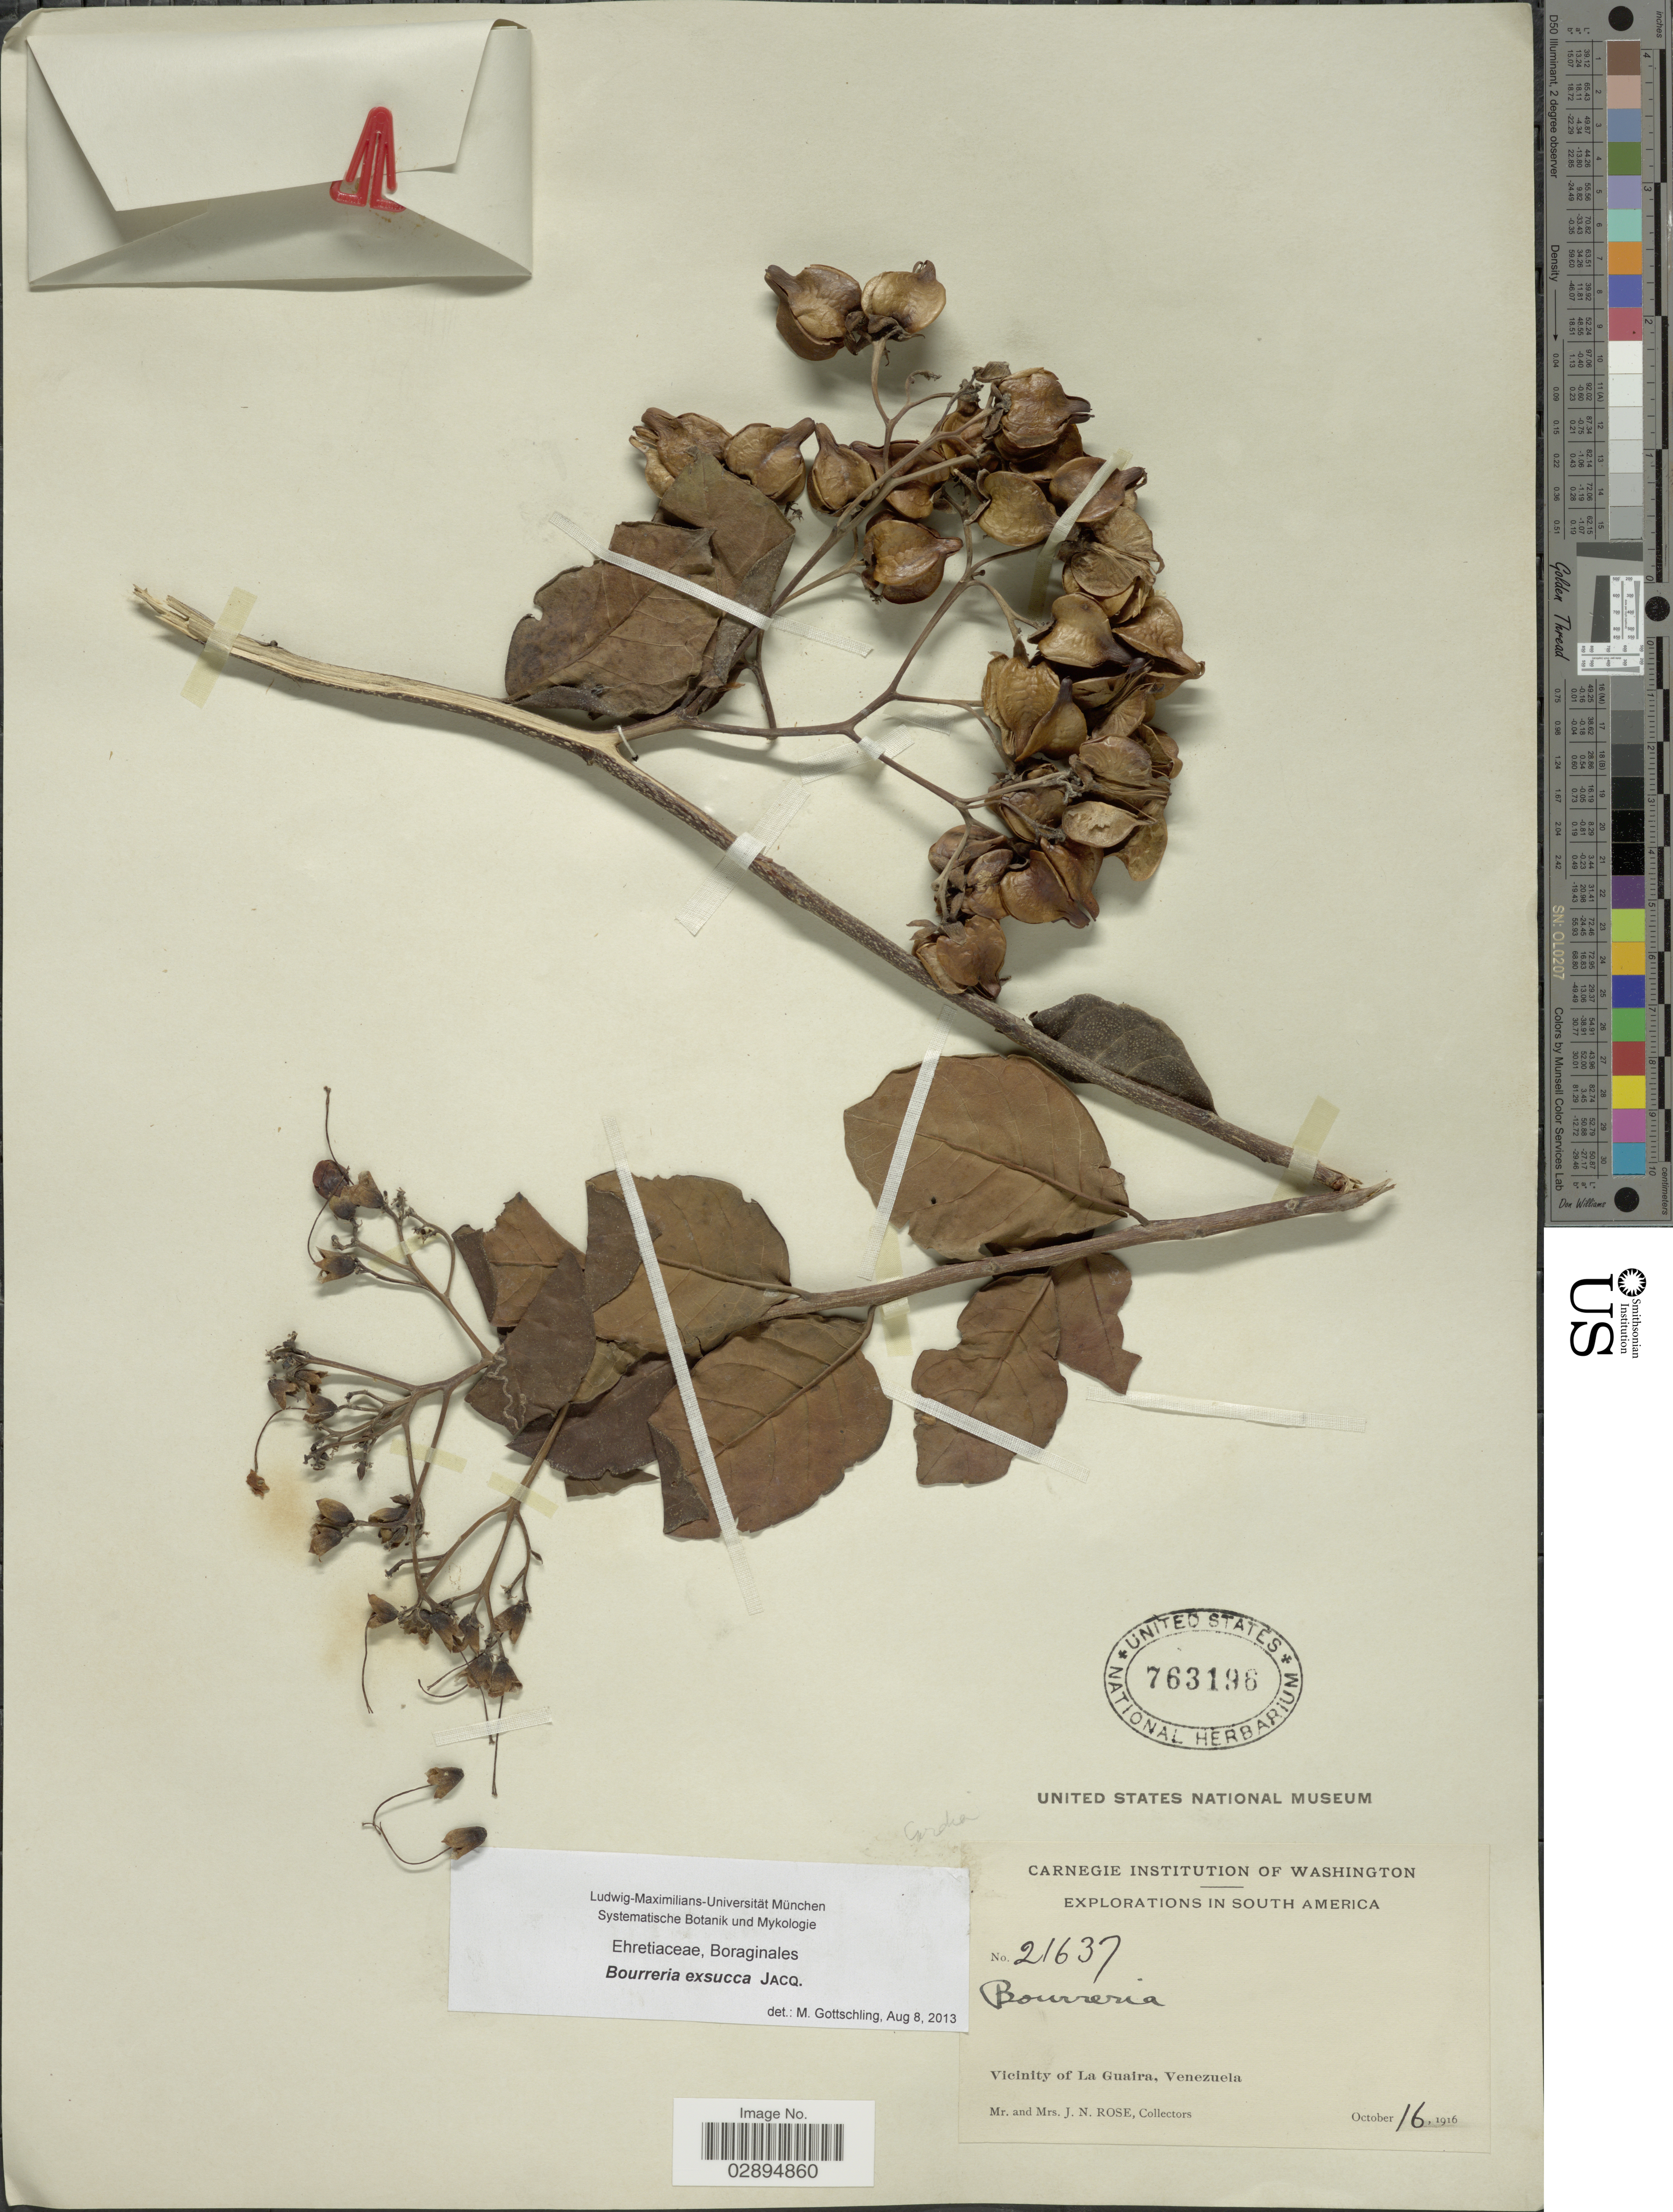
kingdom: Plantae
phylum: Tracheophyta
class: Magnoliopsida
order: Boraginales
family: Ehretiaceae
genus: Bourreria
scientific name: Bourreria exsucca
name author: (L.) Jacq.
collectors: J. N. Rose & L. B. Rose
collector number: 21637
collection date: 1916-10-16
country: Venezuela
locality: Vicinity of La Guaira.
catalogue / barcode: US 763196